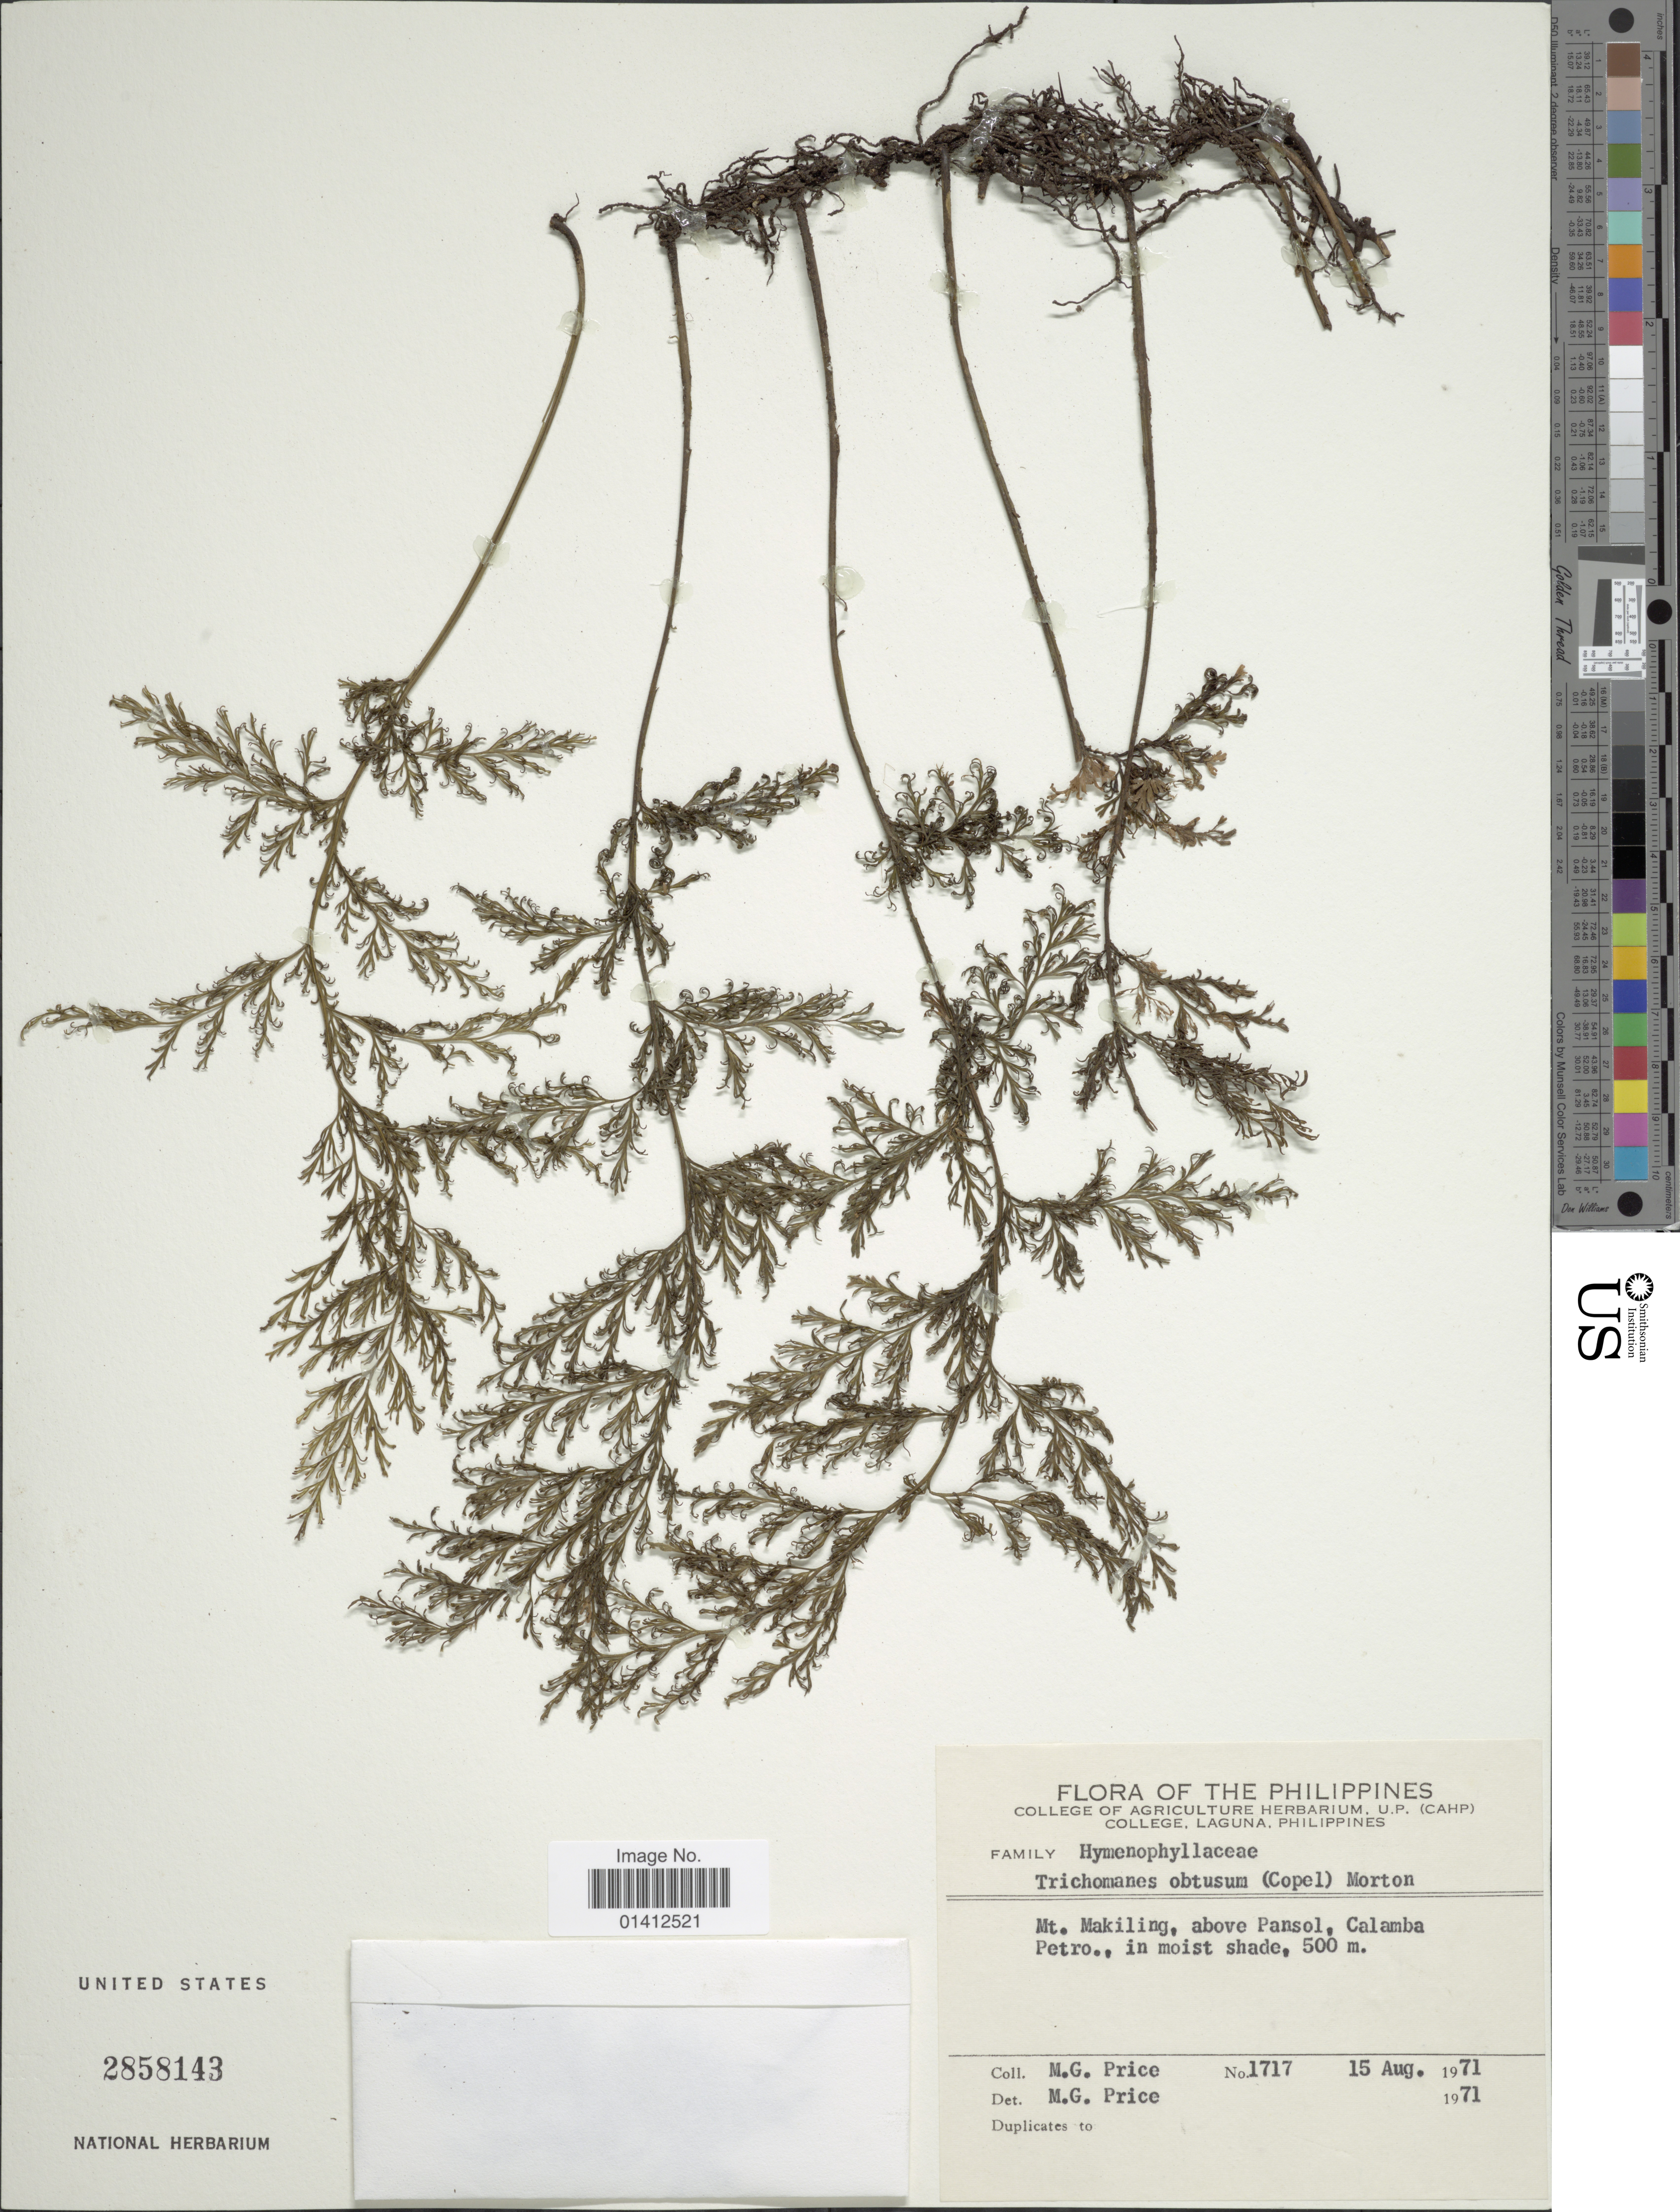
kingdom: Plantae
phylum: Tracheophyta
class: Polypodiopsida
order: Hymenophyllales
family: Hymenophyllaceae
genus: Vandenboschia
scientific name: Vandenboschia obtusa (Copel.) comb. ined.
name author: (Copel.)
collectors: M. G. Price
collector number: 1717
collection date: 1971-08-15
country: Philippines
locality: Mt Makiling, above Pansol, Calamba Petro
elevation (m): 500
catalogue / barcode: US 2858143